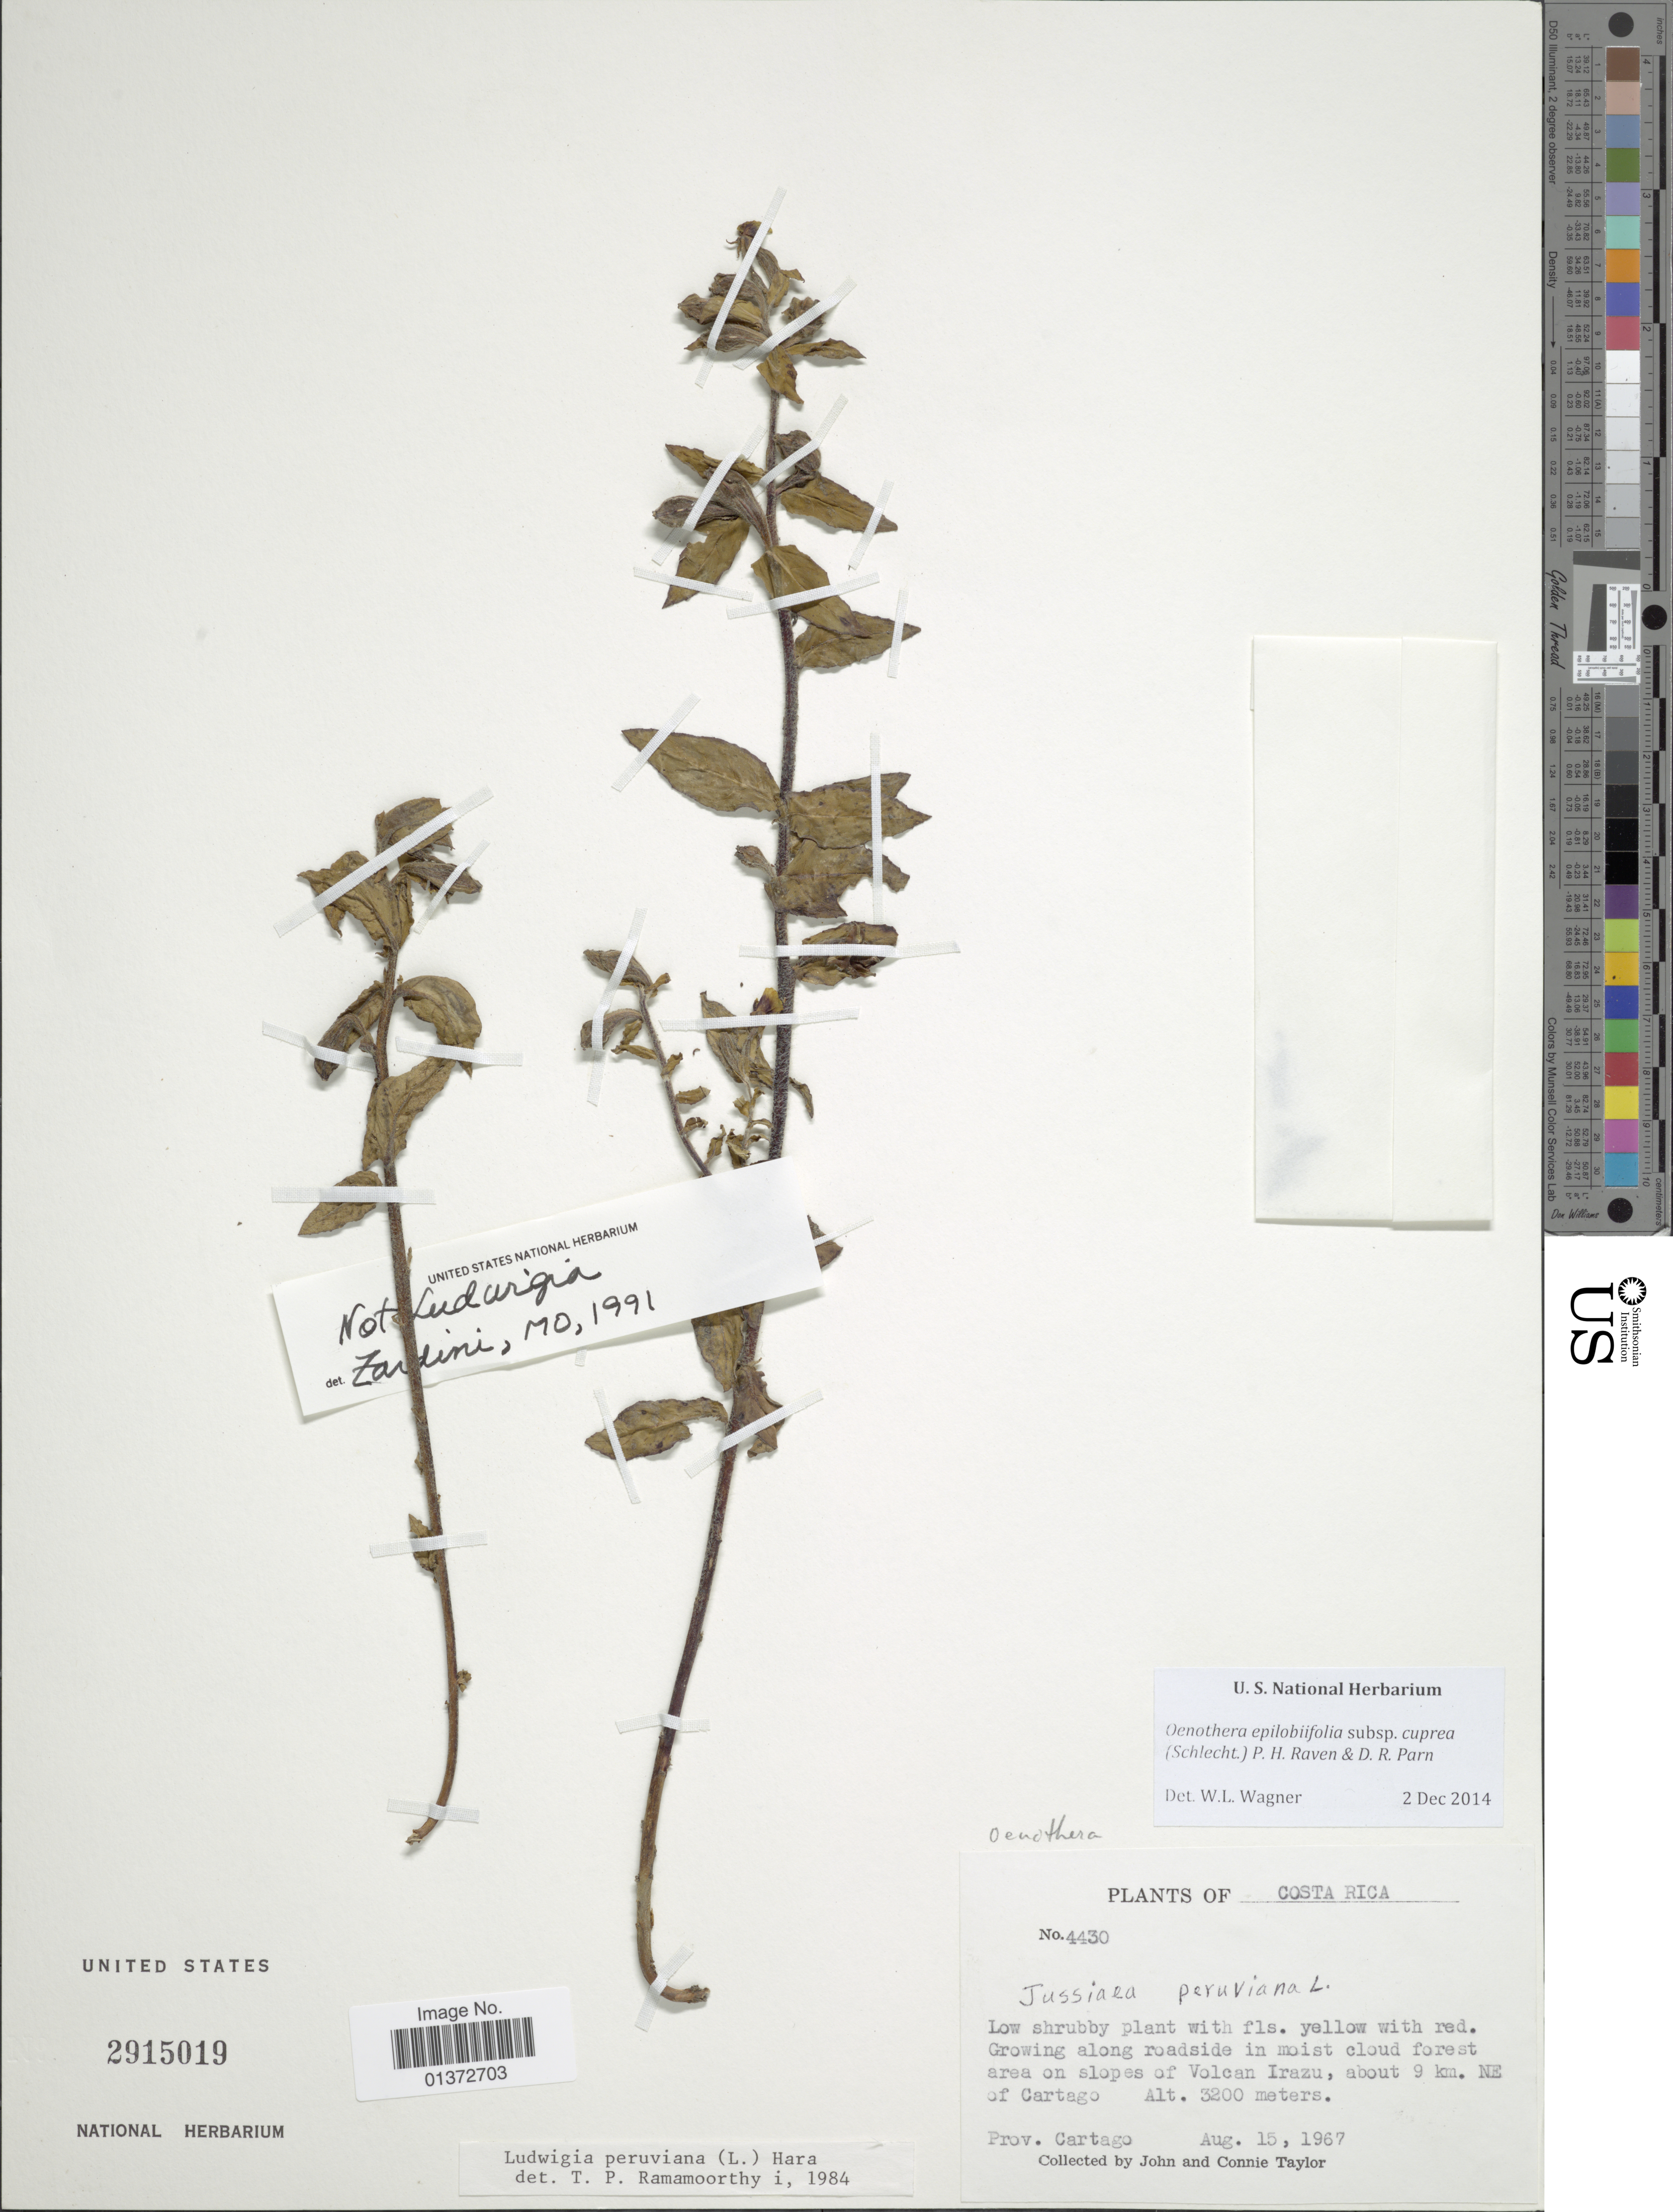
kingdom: Plantae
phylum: Tracheophyta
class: Magnoliopsida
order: Myrtales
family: Onagraceae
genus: Oenothera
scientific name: Oenothera epilobiifolia subsp. cuprea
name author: (Schltdl.) P.H. Raven & D.R. Parn.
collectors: J. Taylor & C. Taylor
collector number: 4430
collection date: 1967-08-15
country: Costa Rica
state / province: Cartago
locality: On slopes of Volcan Irazu, about 9 km NE of Cartago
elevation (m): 3200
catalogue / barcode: US 2915019